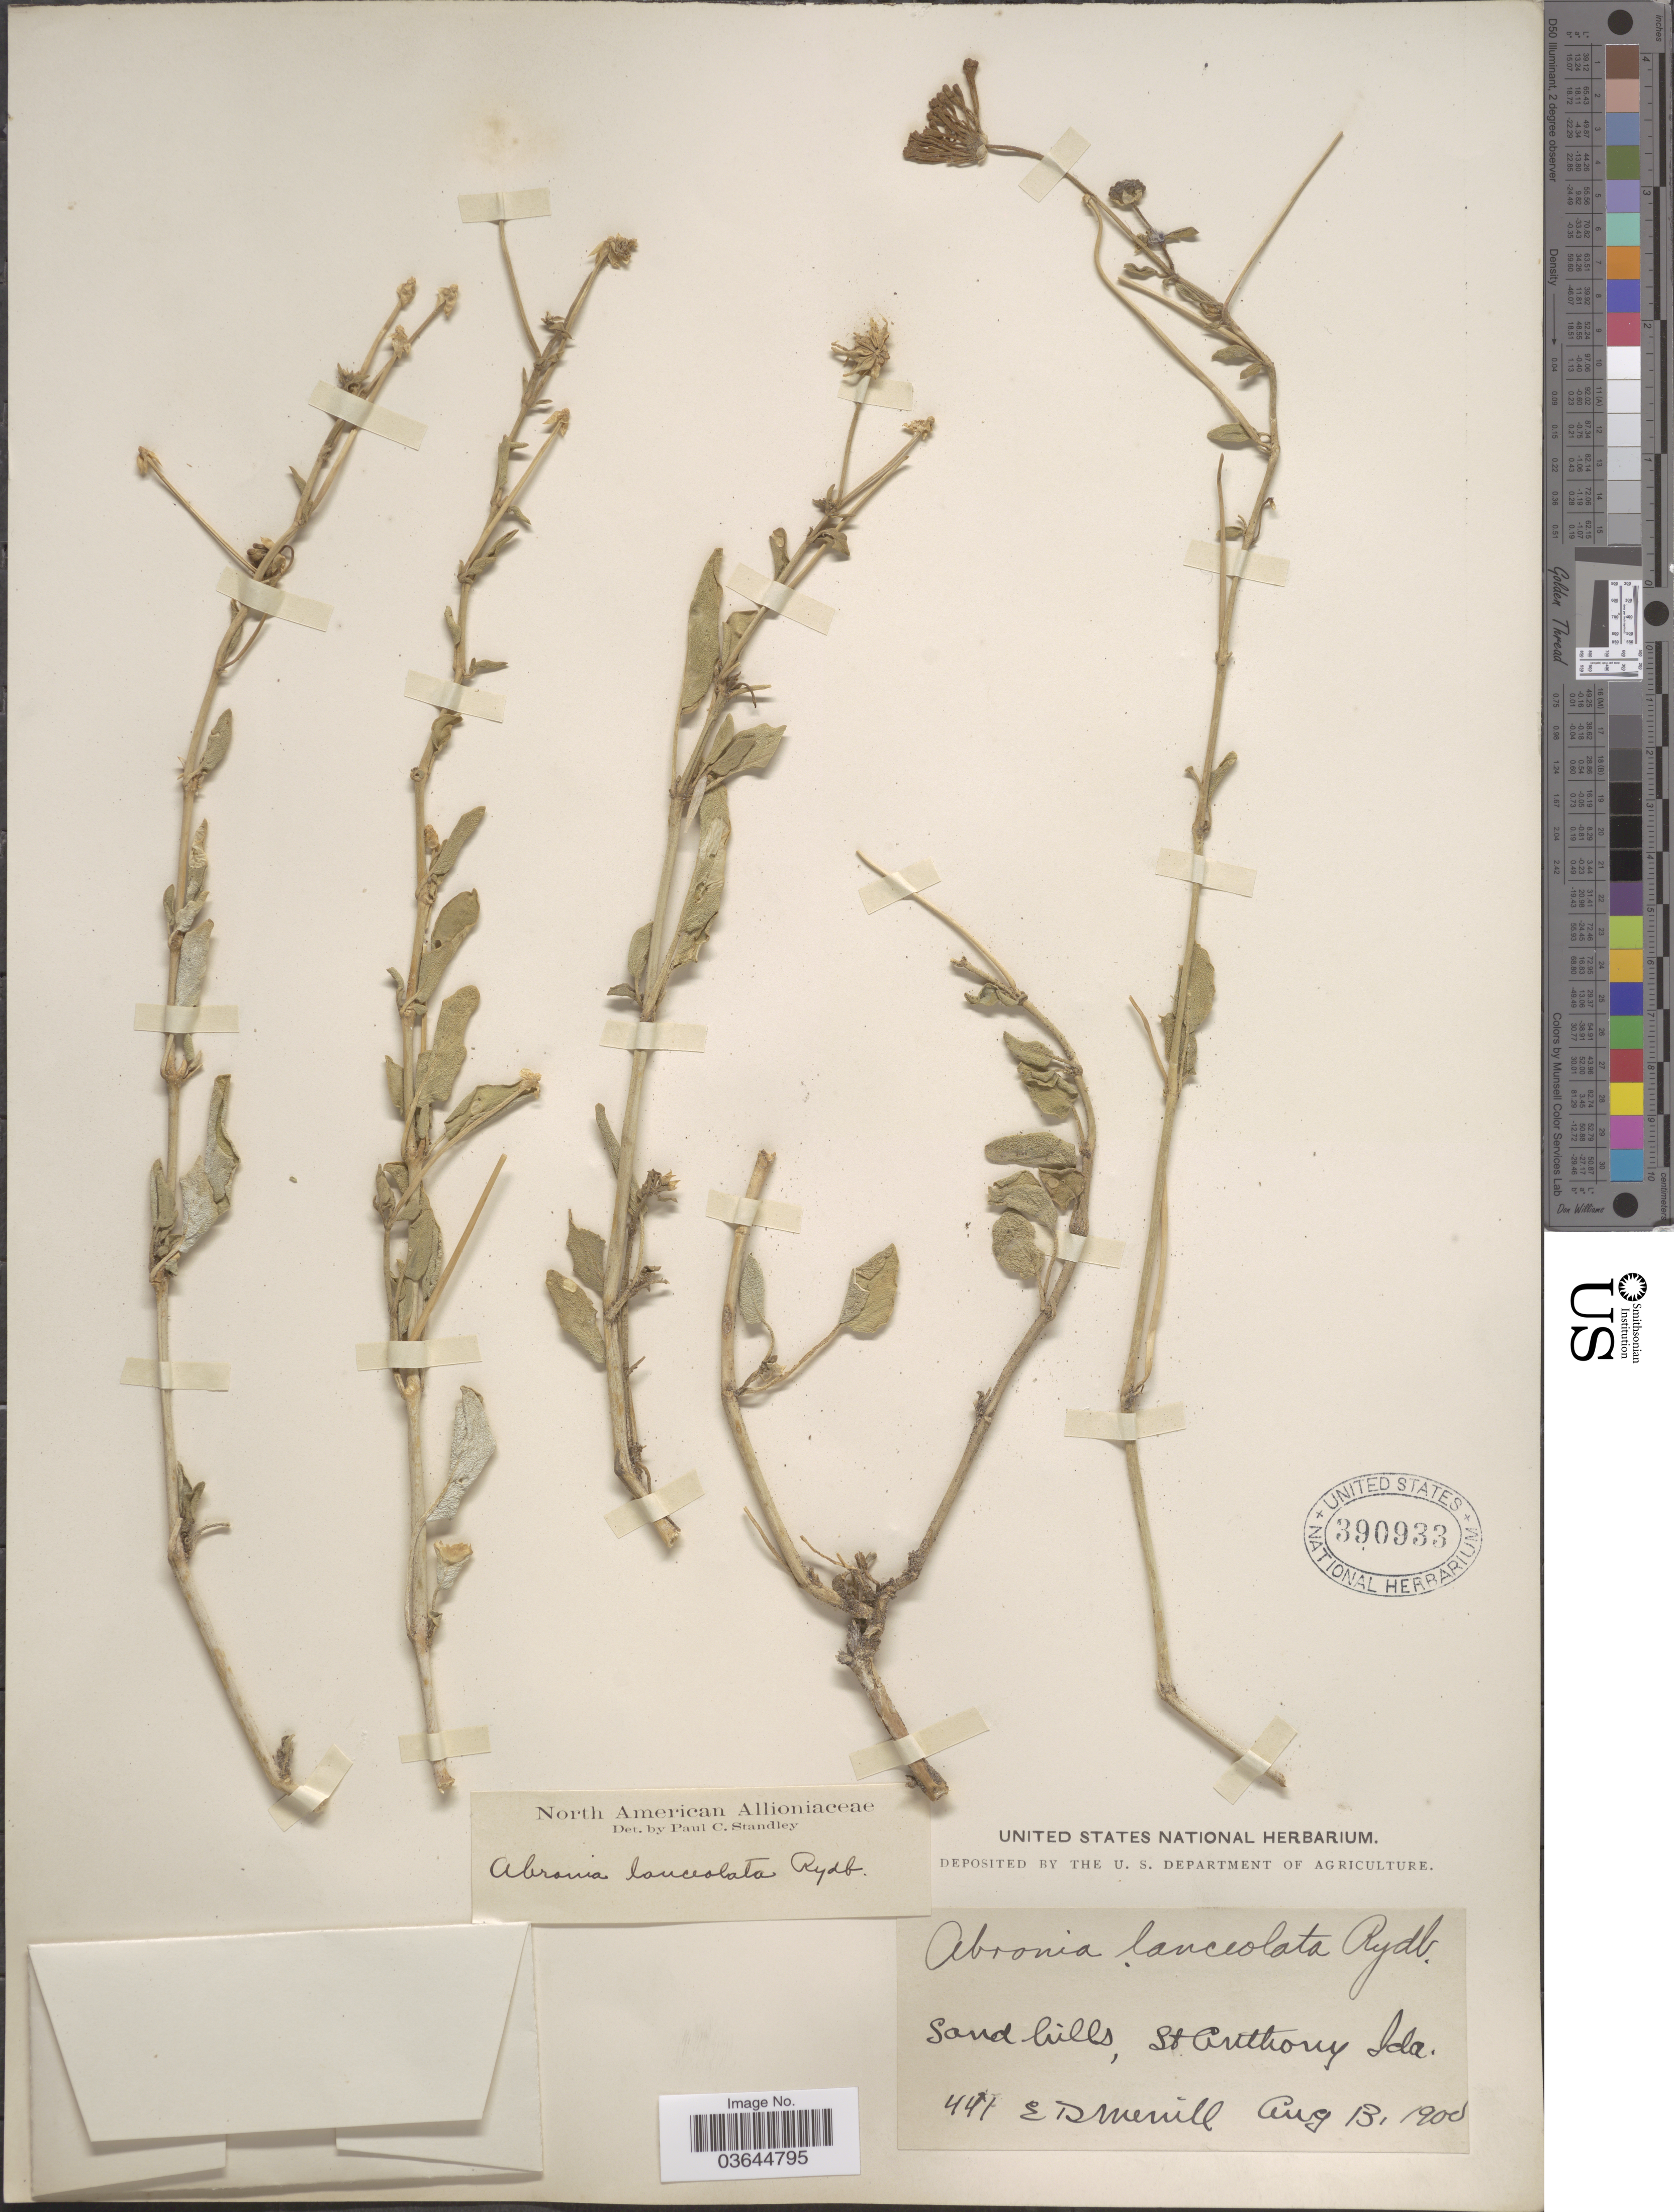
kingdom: Plantae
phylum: Tracheophyta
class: Magnoliopsida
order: Caryophyllales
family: Nyctaginaceae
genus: Abronia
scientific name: Abronia mellifera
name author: Douglas ex Hook.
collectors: E. D. Merrill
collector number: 441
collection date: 1900-08-13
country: United States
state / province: Idaho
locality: Sand hills, St Anthony.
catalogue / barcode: US 390933